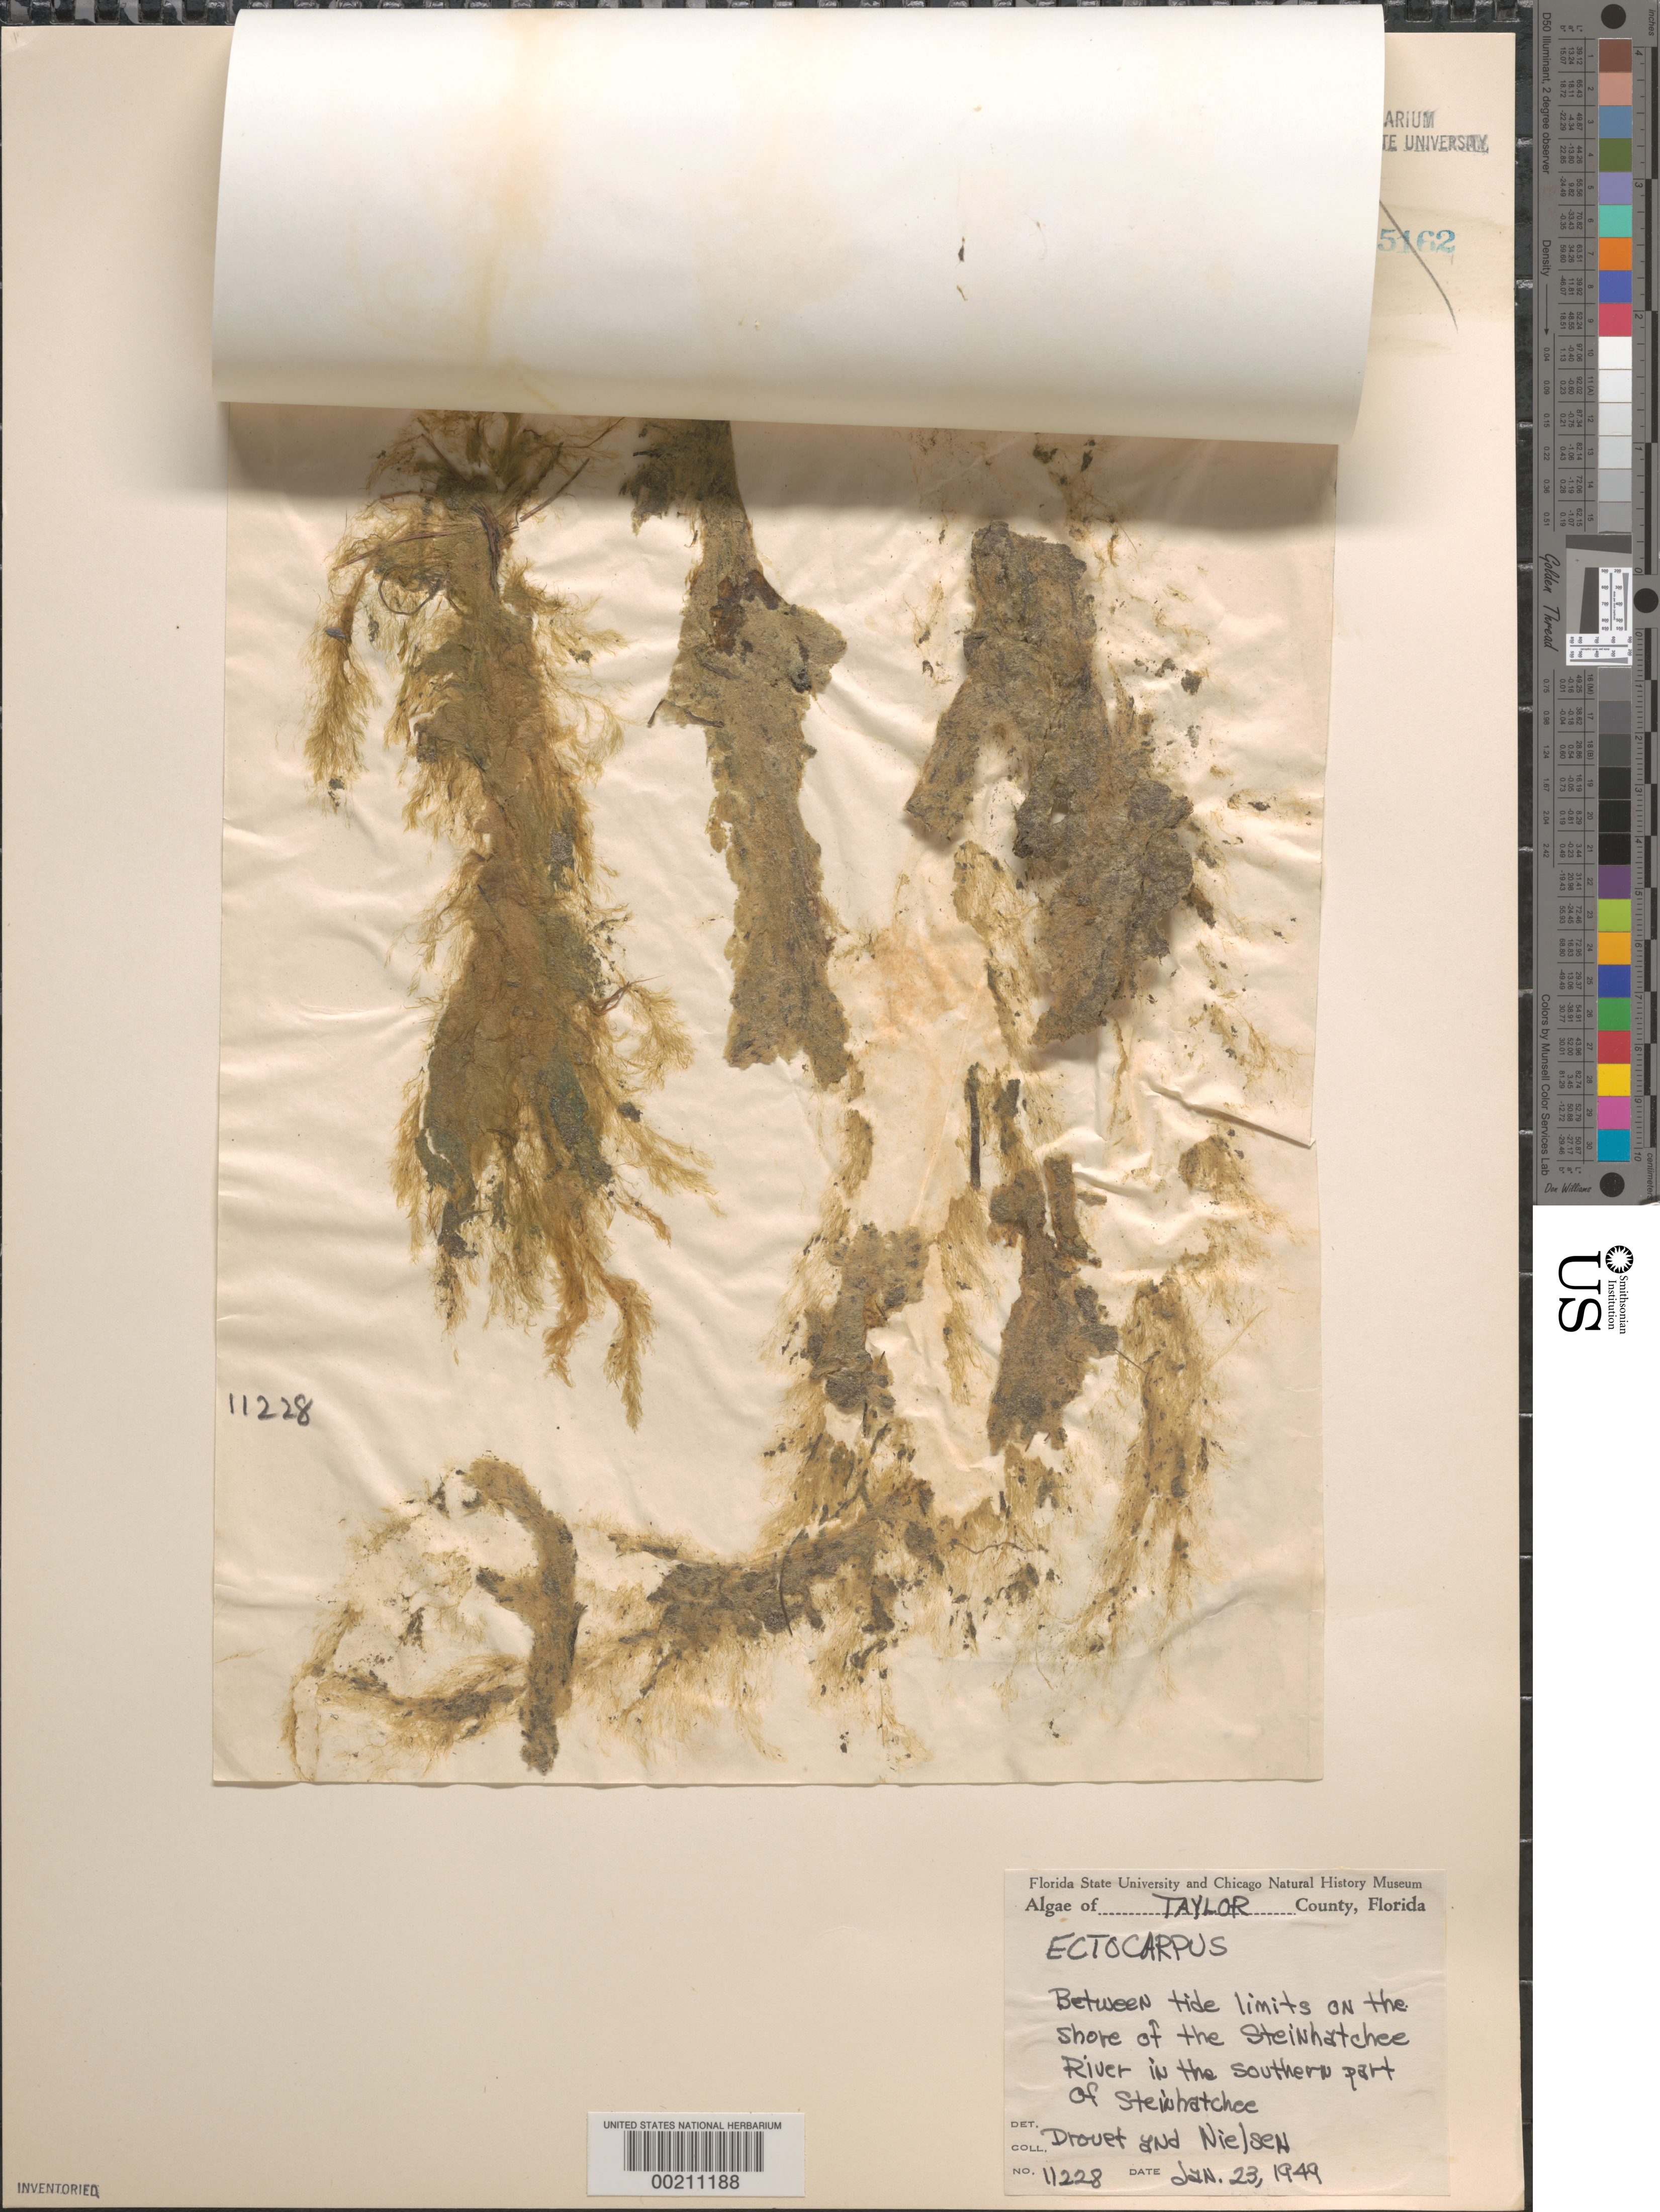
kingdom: Chromista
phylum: Ochrophyta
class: Phaeophyceae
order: Ectocarpales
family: Ectocarpaceae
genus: Ectocarpus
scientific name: Ectocarpus sp.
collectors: F. E. Drouet & C. S. Nielsen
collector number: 11228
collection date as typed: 23 Jan 1949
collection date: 1949-01-23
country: United States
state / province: Florida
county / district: Taylor County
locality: Steinhatchee River, Steinhatchee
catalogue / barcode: US 20935